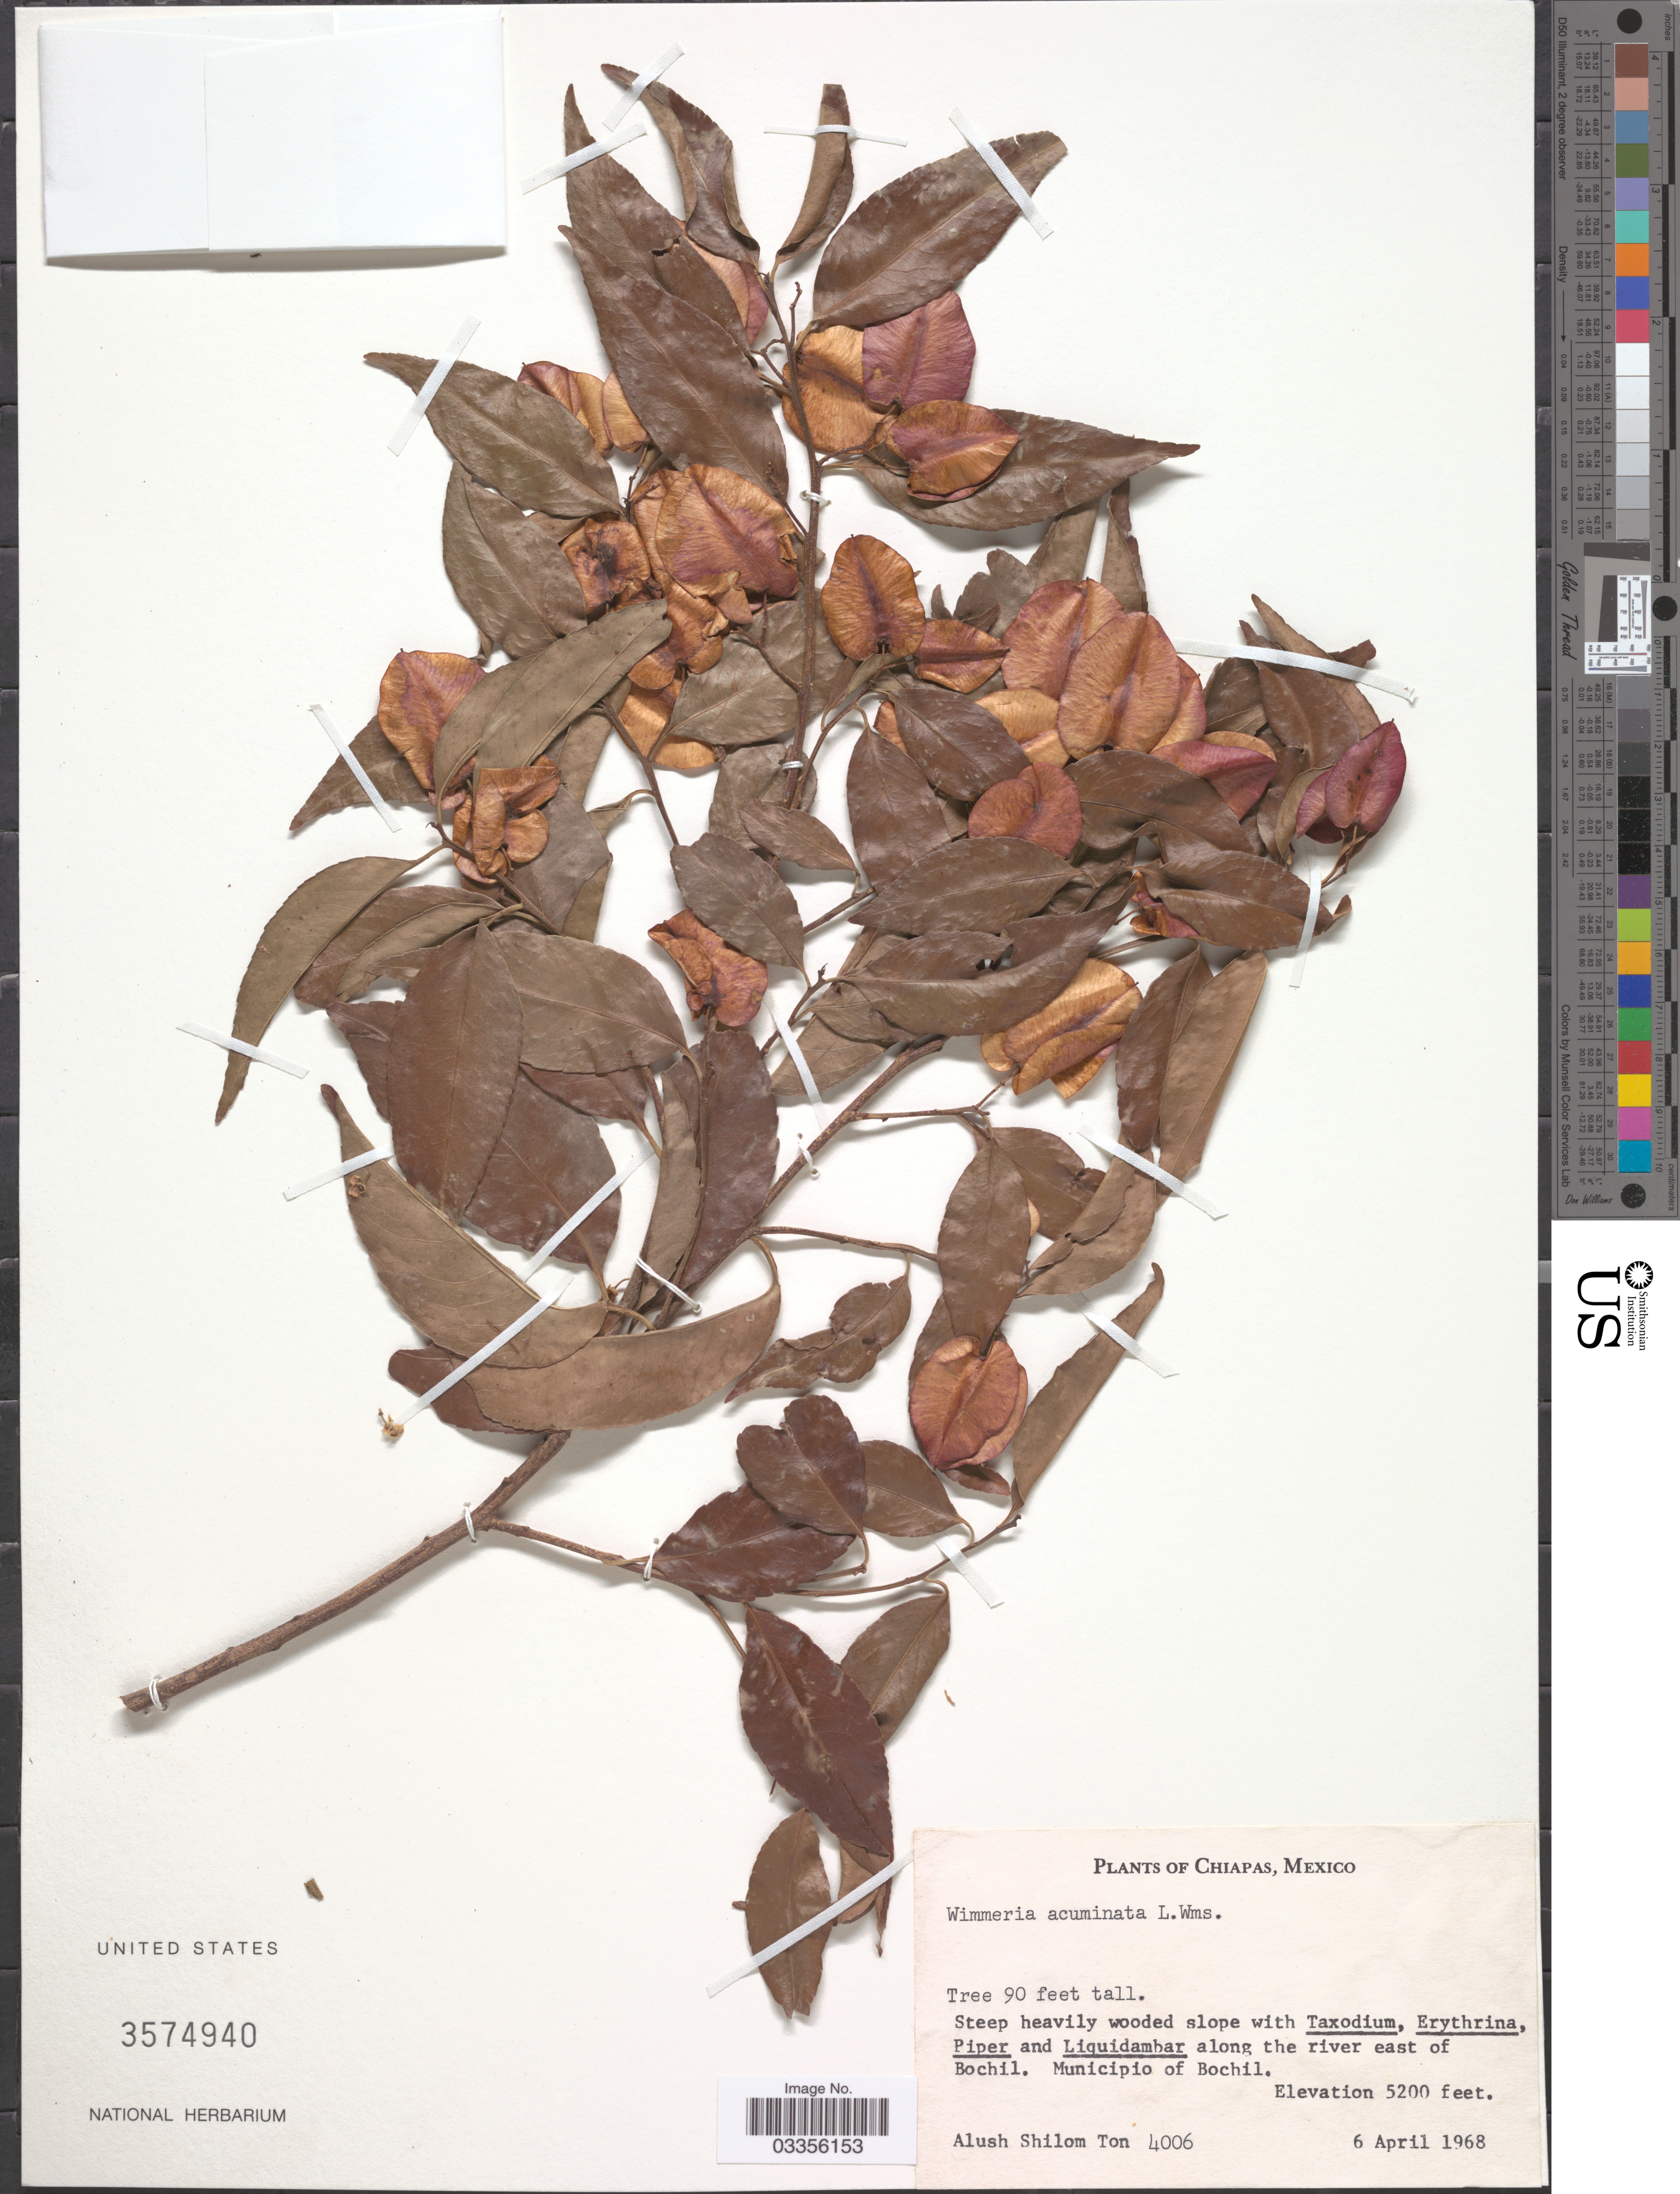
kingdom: Plantae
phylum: Tracheophyta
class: Magnoliopsida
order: Celastrales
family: Celastraceae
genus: Wimmeria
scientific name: Wimmeria acuminata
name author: L.O. Williams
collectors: A. M. Ton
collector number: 4006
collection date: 1968-04-06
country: Mexico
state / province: Chiapas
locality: Along the river east of Bochil Municipio of Bochil.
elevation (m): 1585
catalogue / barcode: US 3574940